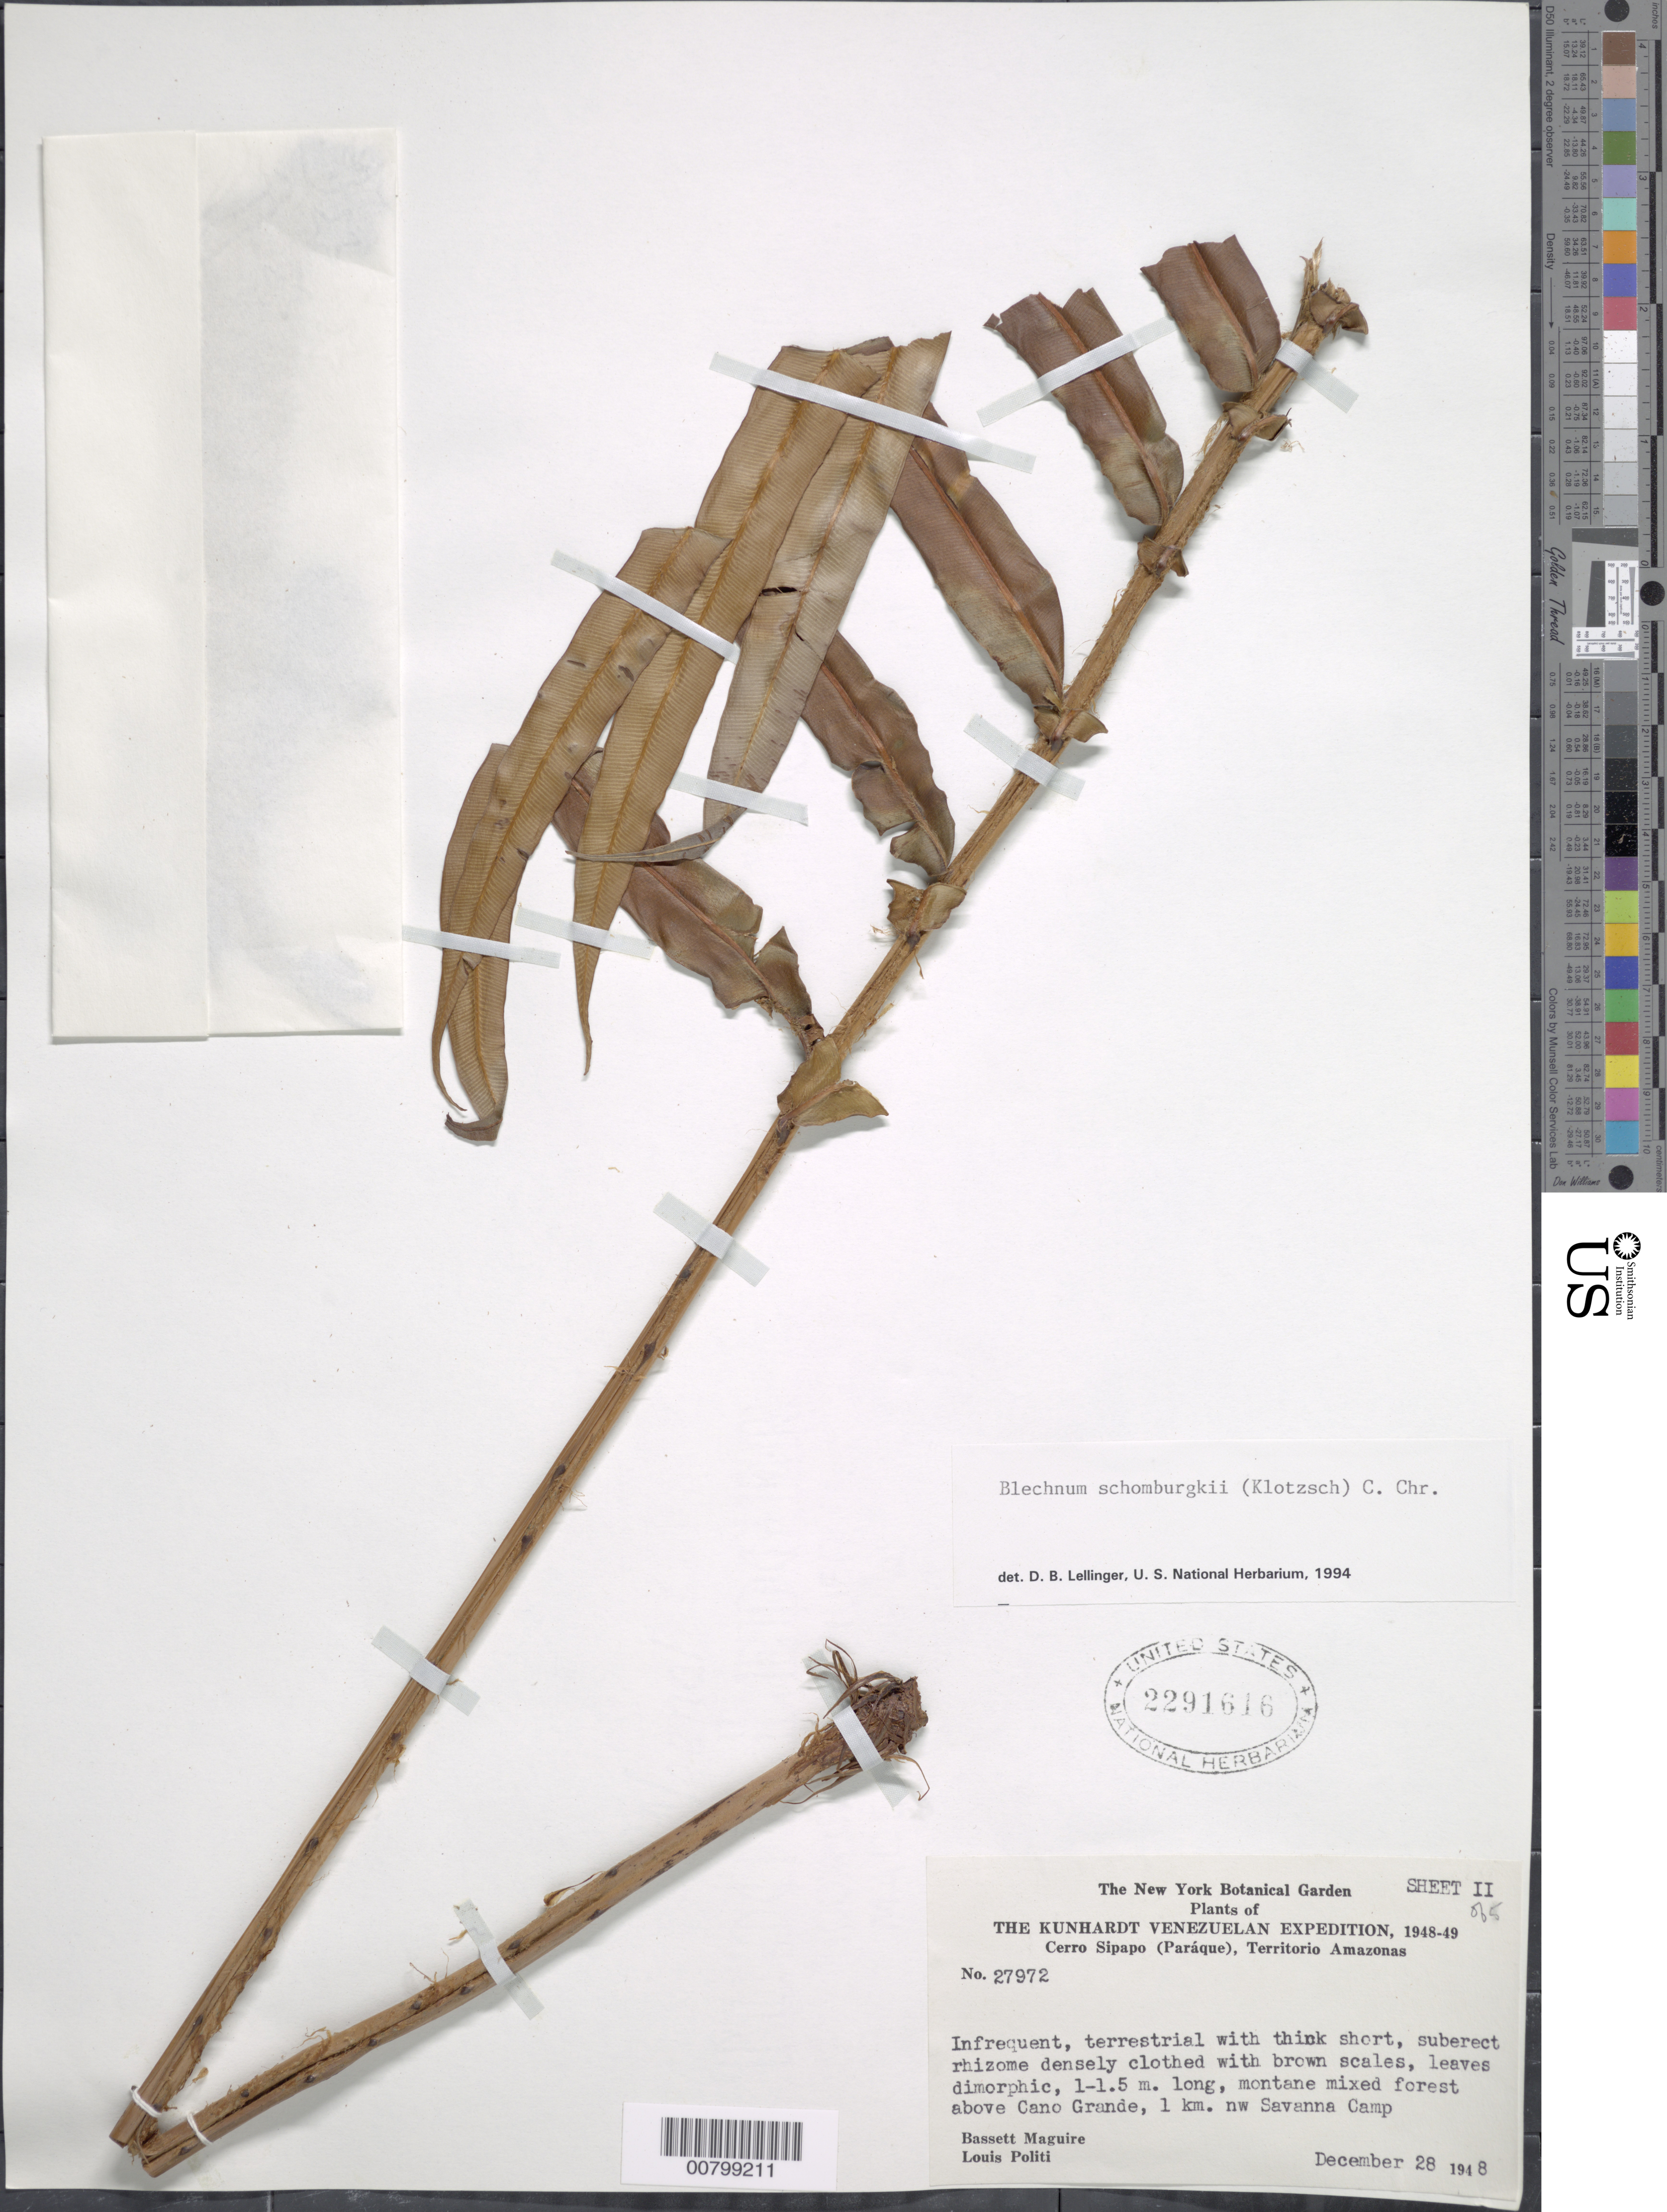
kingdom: Plantae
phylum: Tracheophyta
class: Polypodiopsida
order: Polypodiales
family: Blechnaceae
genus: Blechnum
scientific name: Blechnum schomburgkii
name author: (Klotzsch) C. Chr.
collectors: B. Maguire & L. Politi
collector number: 27972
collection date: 1948-12-28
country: Venezuela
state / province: Amazonas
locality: The Kunhardt Venezuelan, Cerro Sipapo (Paraque) above Cano Grande, 1 km. nw Savanna Camp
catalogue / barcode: US 2291616